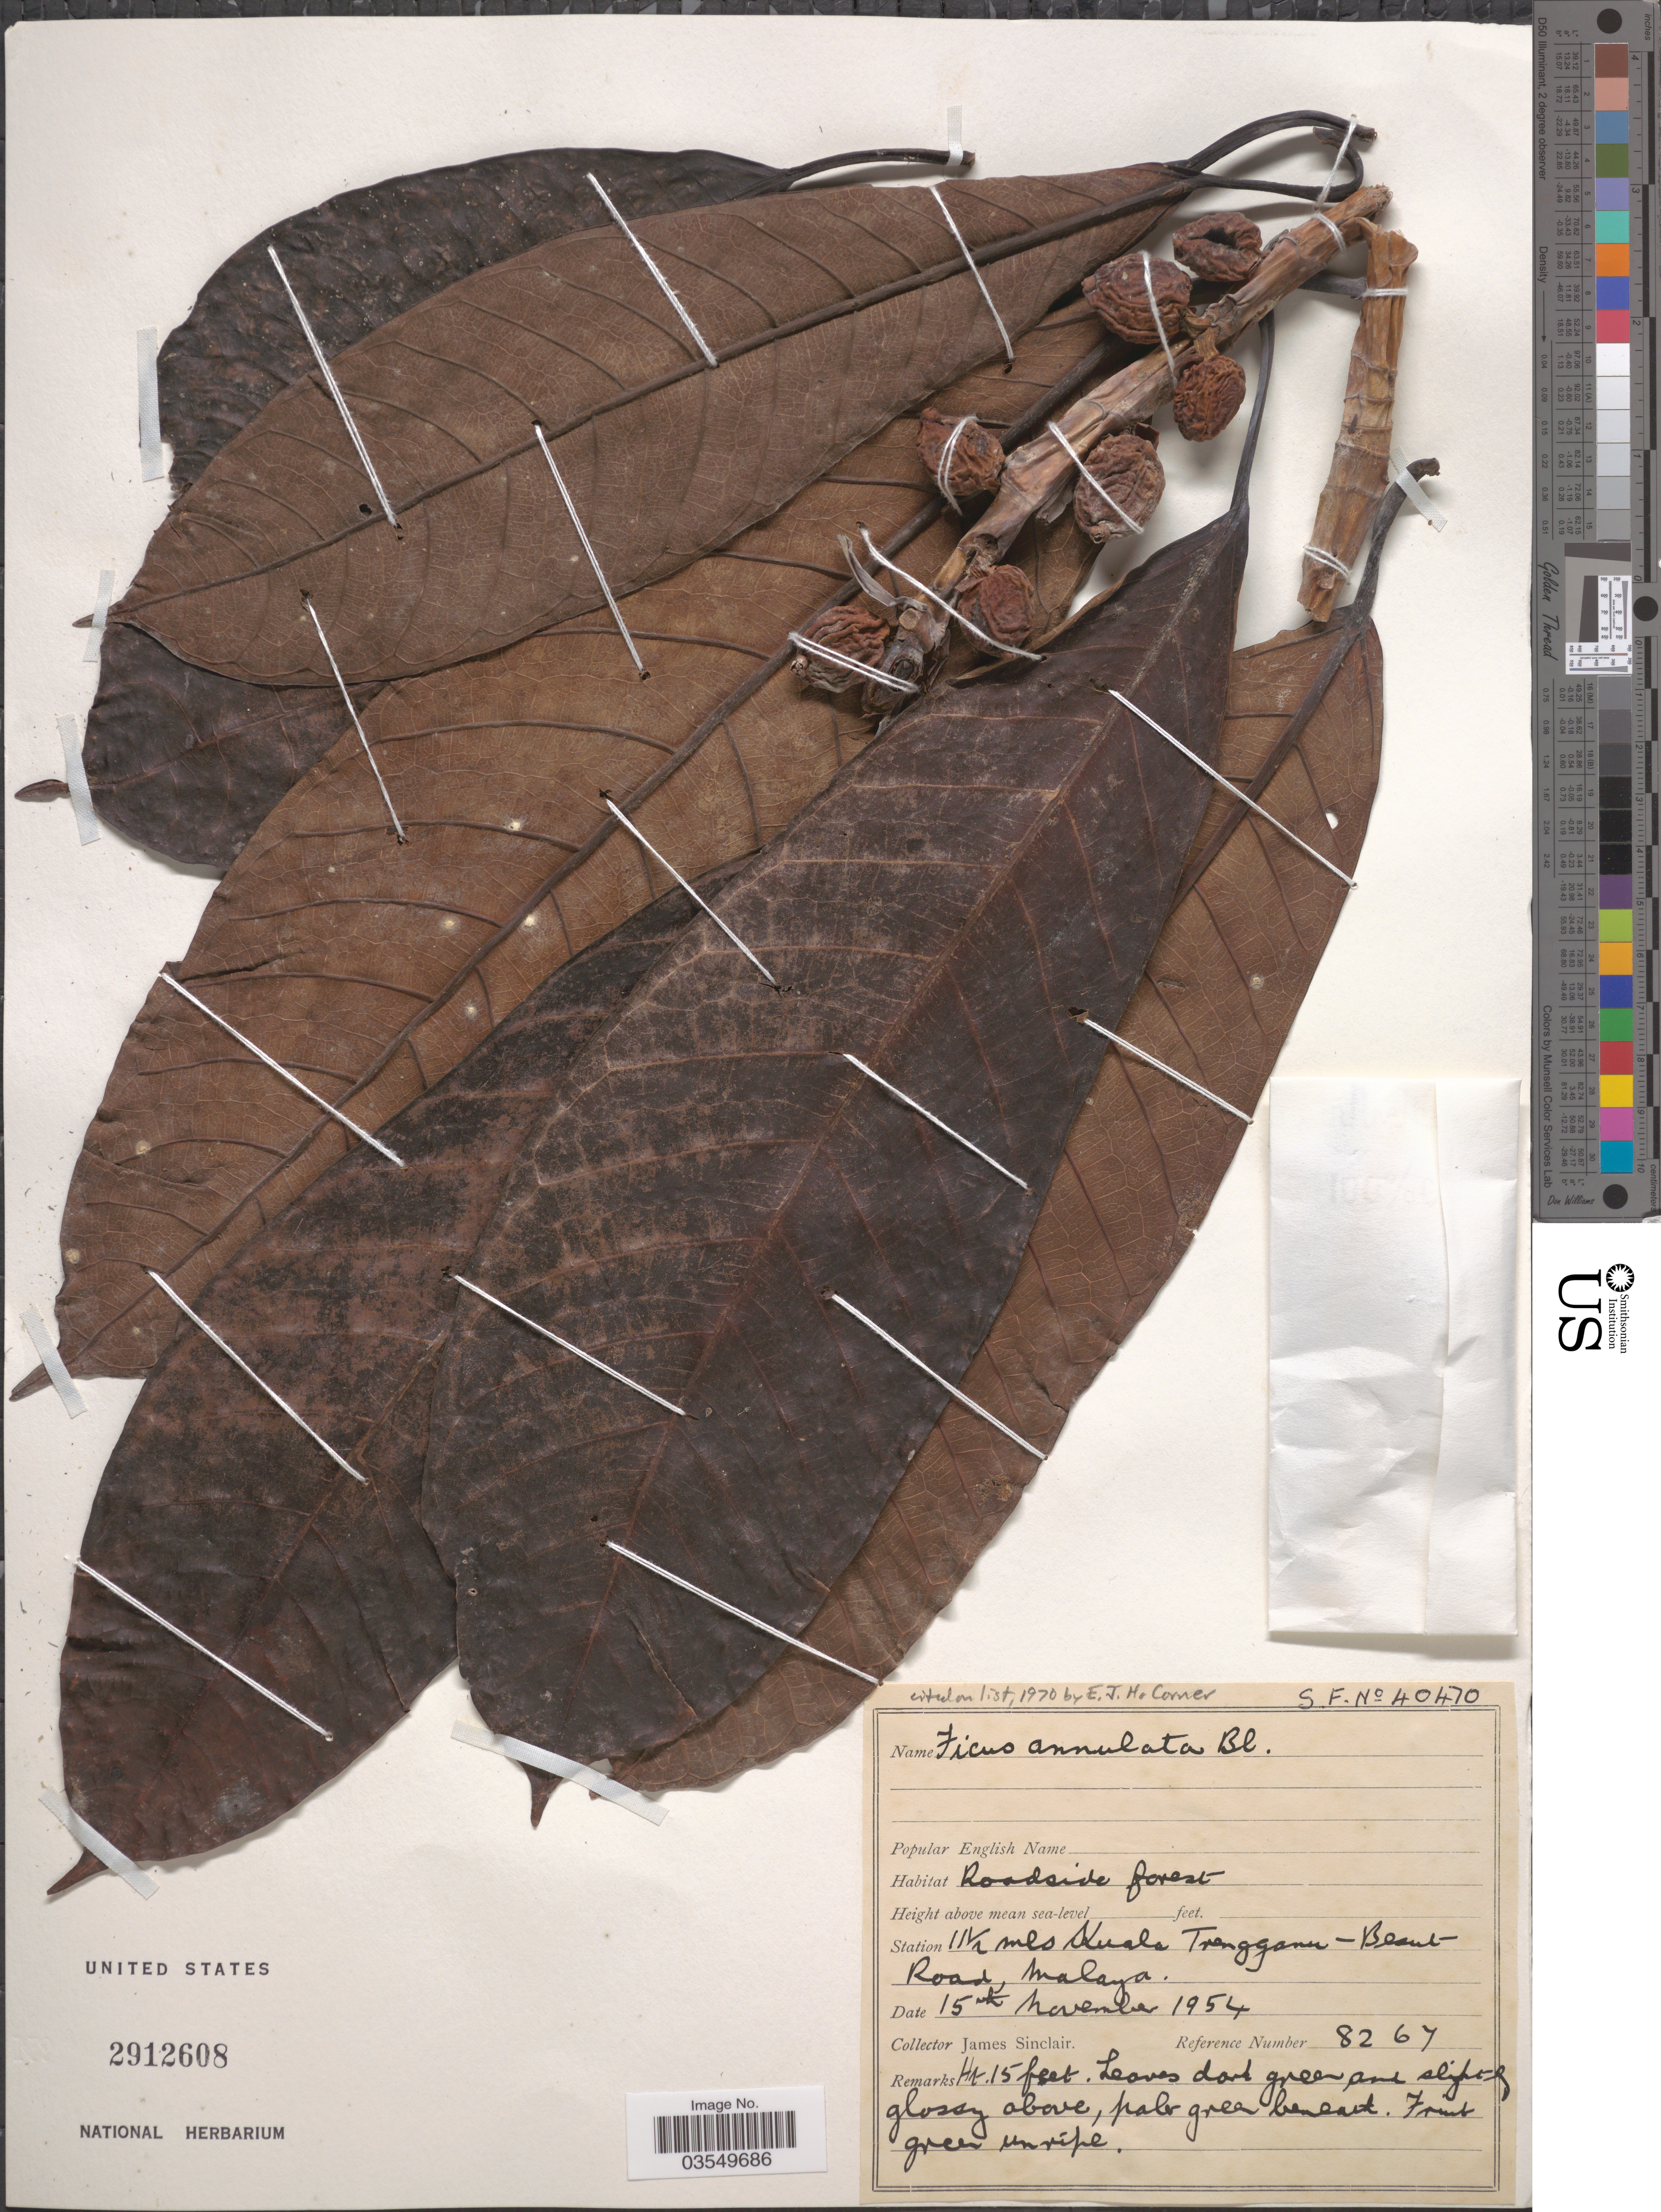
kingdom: Plantae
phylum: Tracheophyta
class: Magnoliopsida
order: Rosales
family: Moraceae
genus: Ficus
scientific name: Ficus annulata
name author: Blume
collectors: J. Sinclair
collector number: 8267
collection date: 1954-11-15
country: Malaysia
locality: Station 11½ mls Kuala Trengganu-Besut-Road, Malaya.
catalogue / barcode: US 2912608